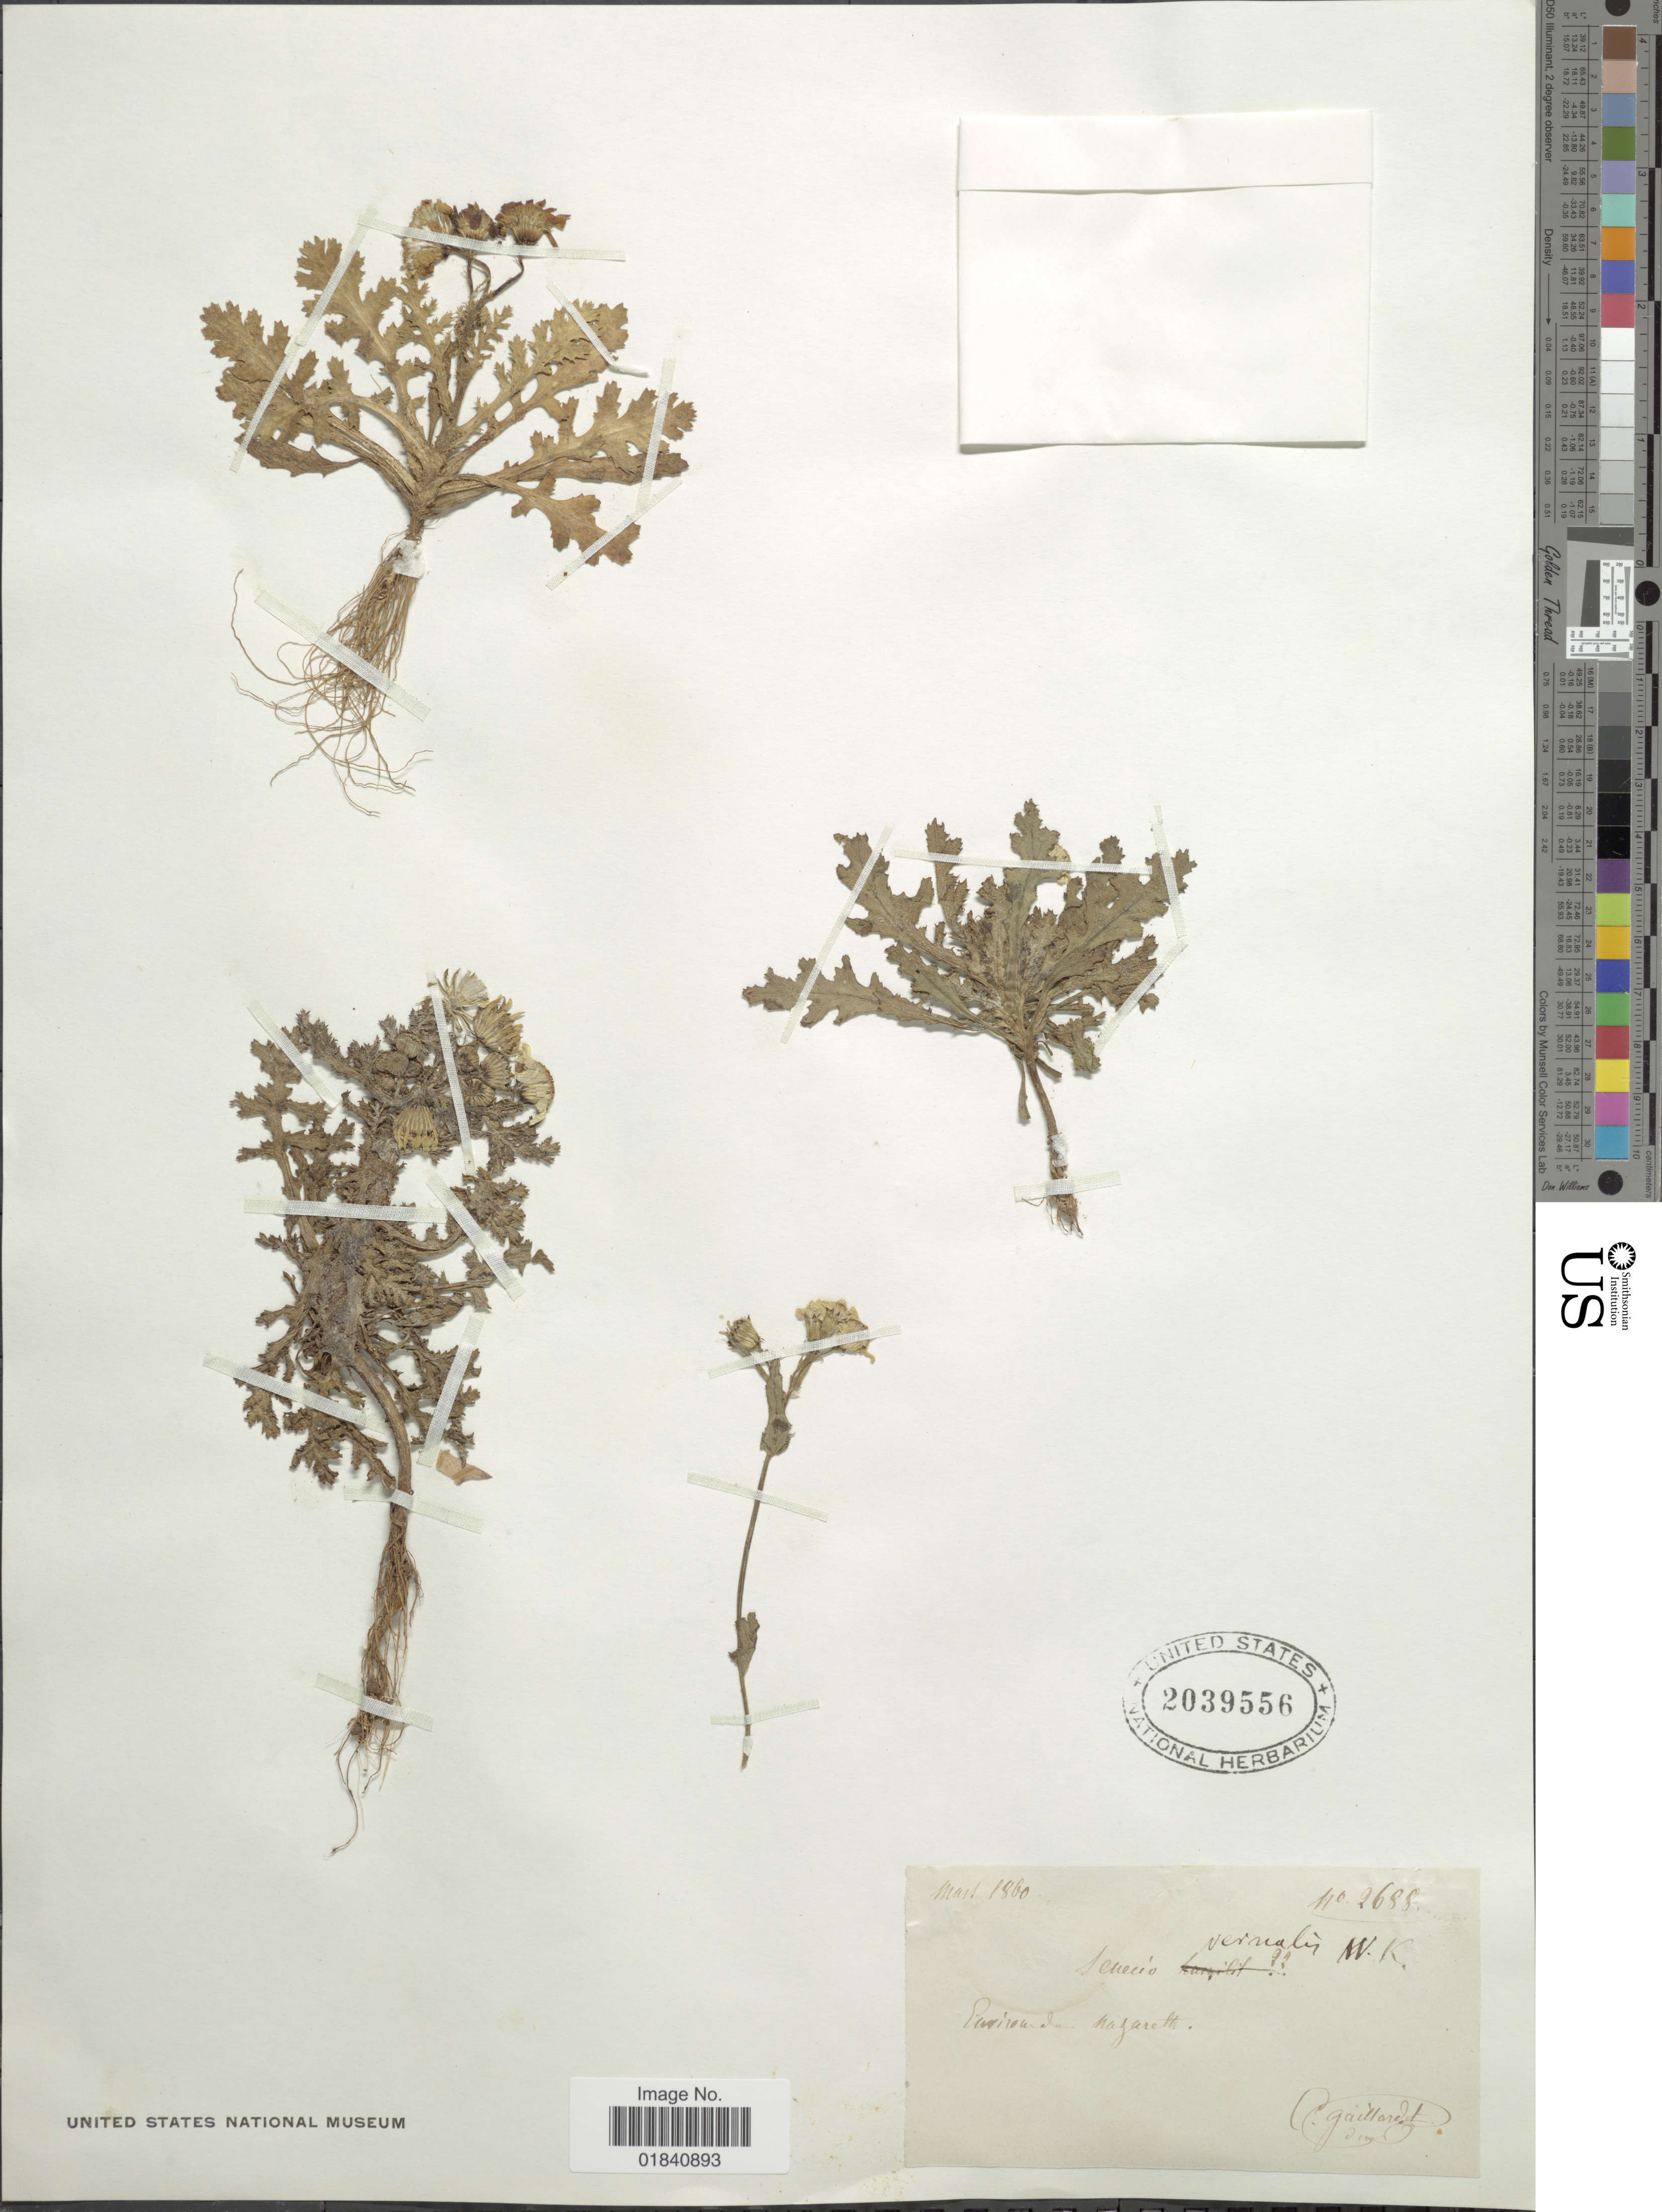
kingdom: Plantae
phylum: Tracheophyta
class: Magnoliopsida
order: Asterales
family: Asteraceae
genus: Senecio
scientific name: Senecio leucanthemifolius subsp. vernalis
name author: (Waldst. & Kit.) Greuter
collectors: -. Gaillardet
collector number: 2688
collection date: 1860-03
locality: Eurioands nazareth [interpreted]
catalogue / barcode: US 2039556